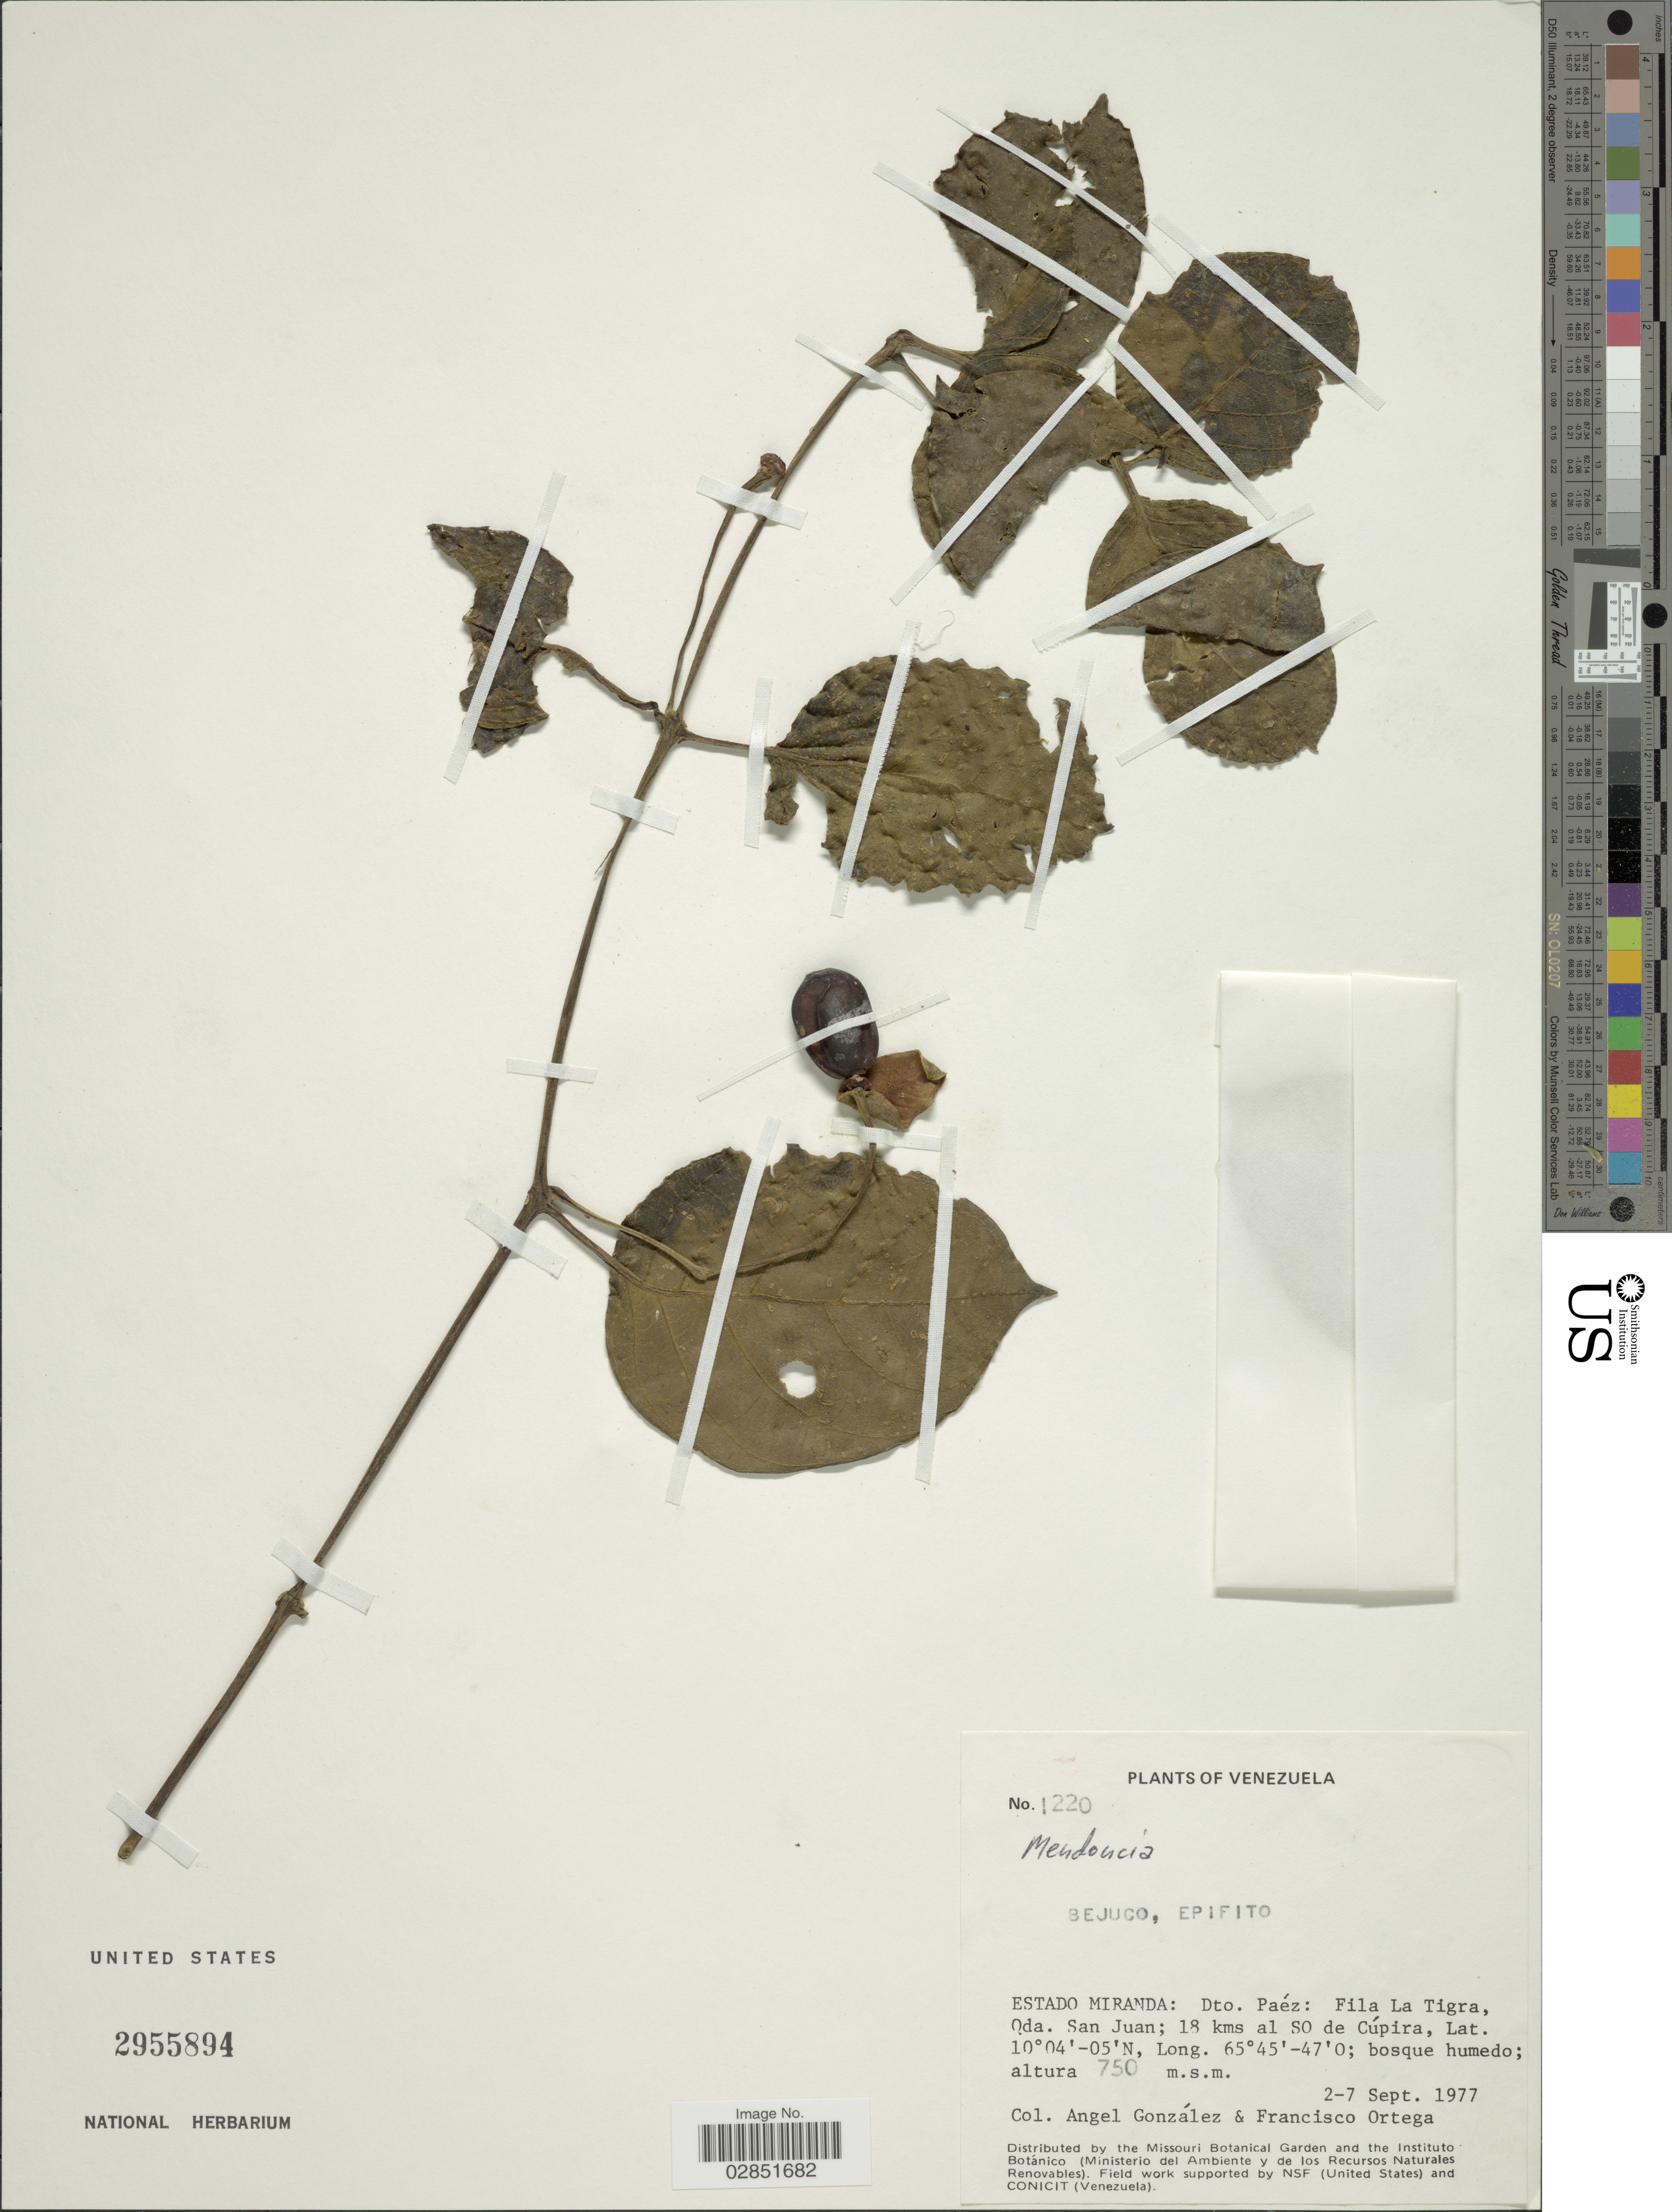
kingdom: Plantae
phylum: Tracheophyta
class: Magnoliopsida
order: Lamiales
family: Acanthaceae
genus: Mendoncia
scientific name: Mendoncia sp.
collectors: A. C. González & F. J. Ortega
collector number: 1220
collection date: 1977-09-02/1977-09-07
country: Venezuela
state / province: Miranda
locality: Dto. Paéz: Fila La Tigra, Qda. San Juan; 18 kms al SO de Cúpira.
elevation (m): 750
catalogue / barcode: US 2955894